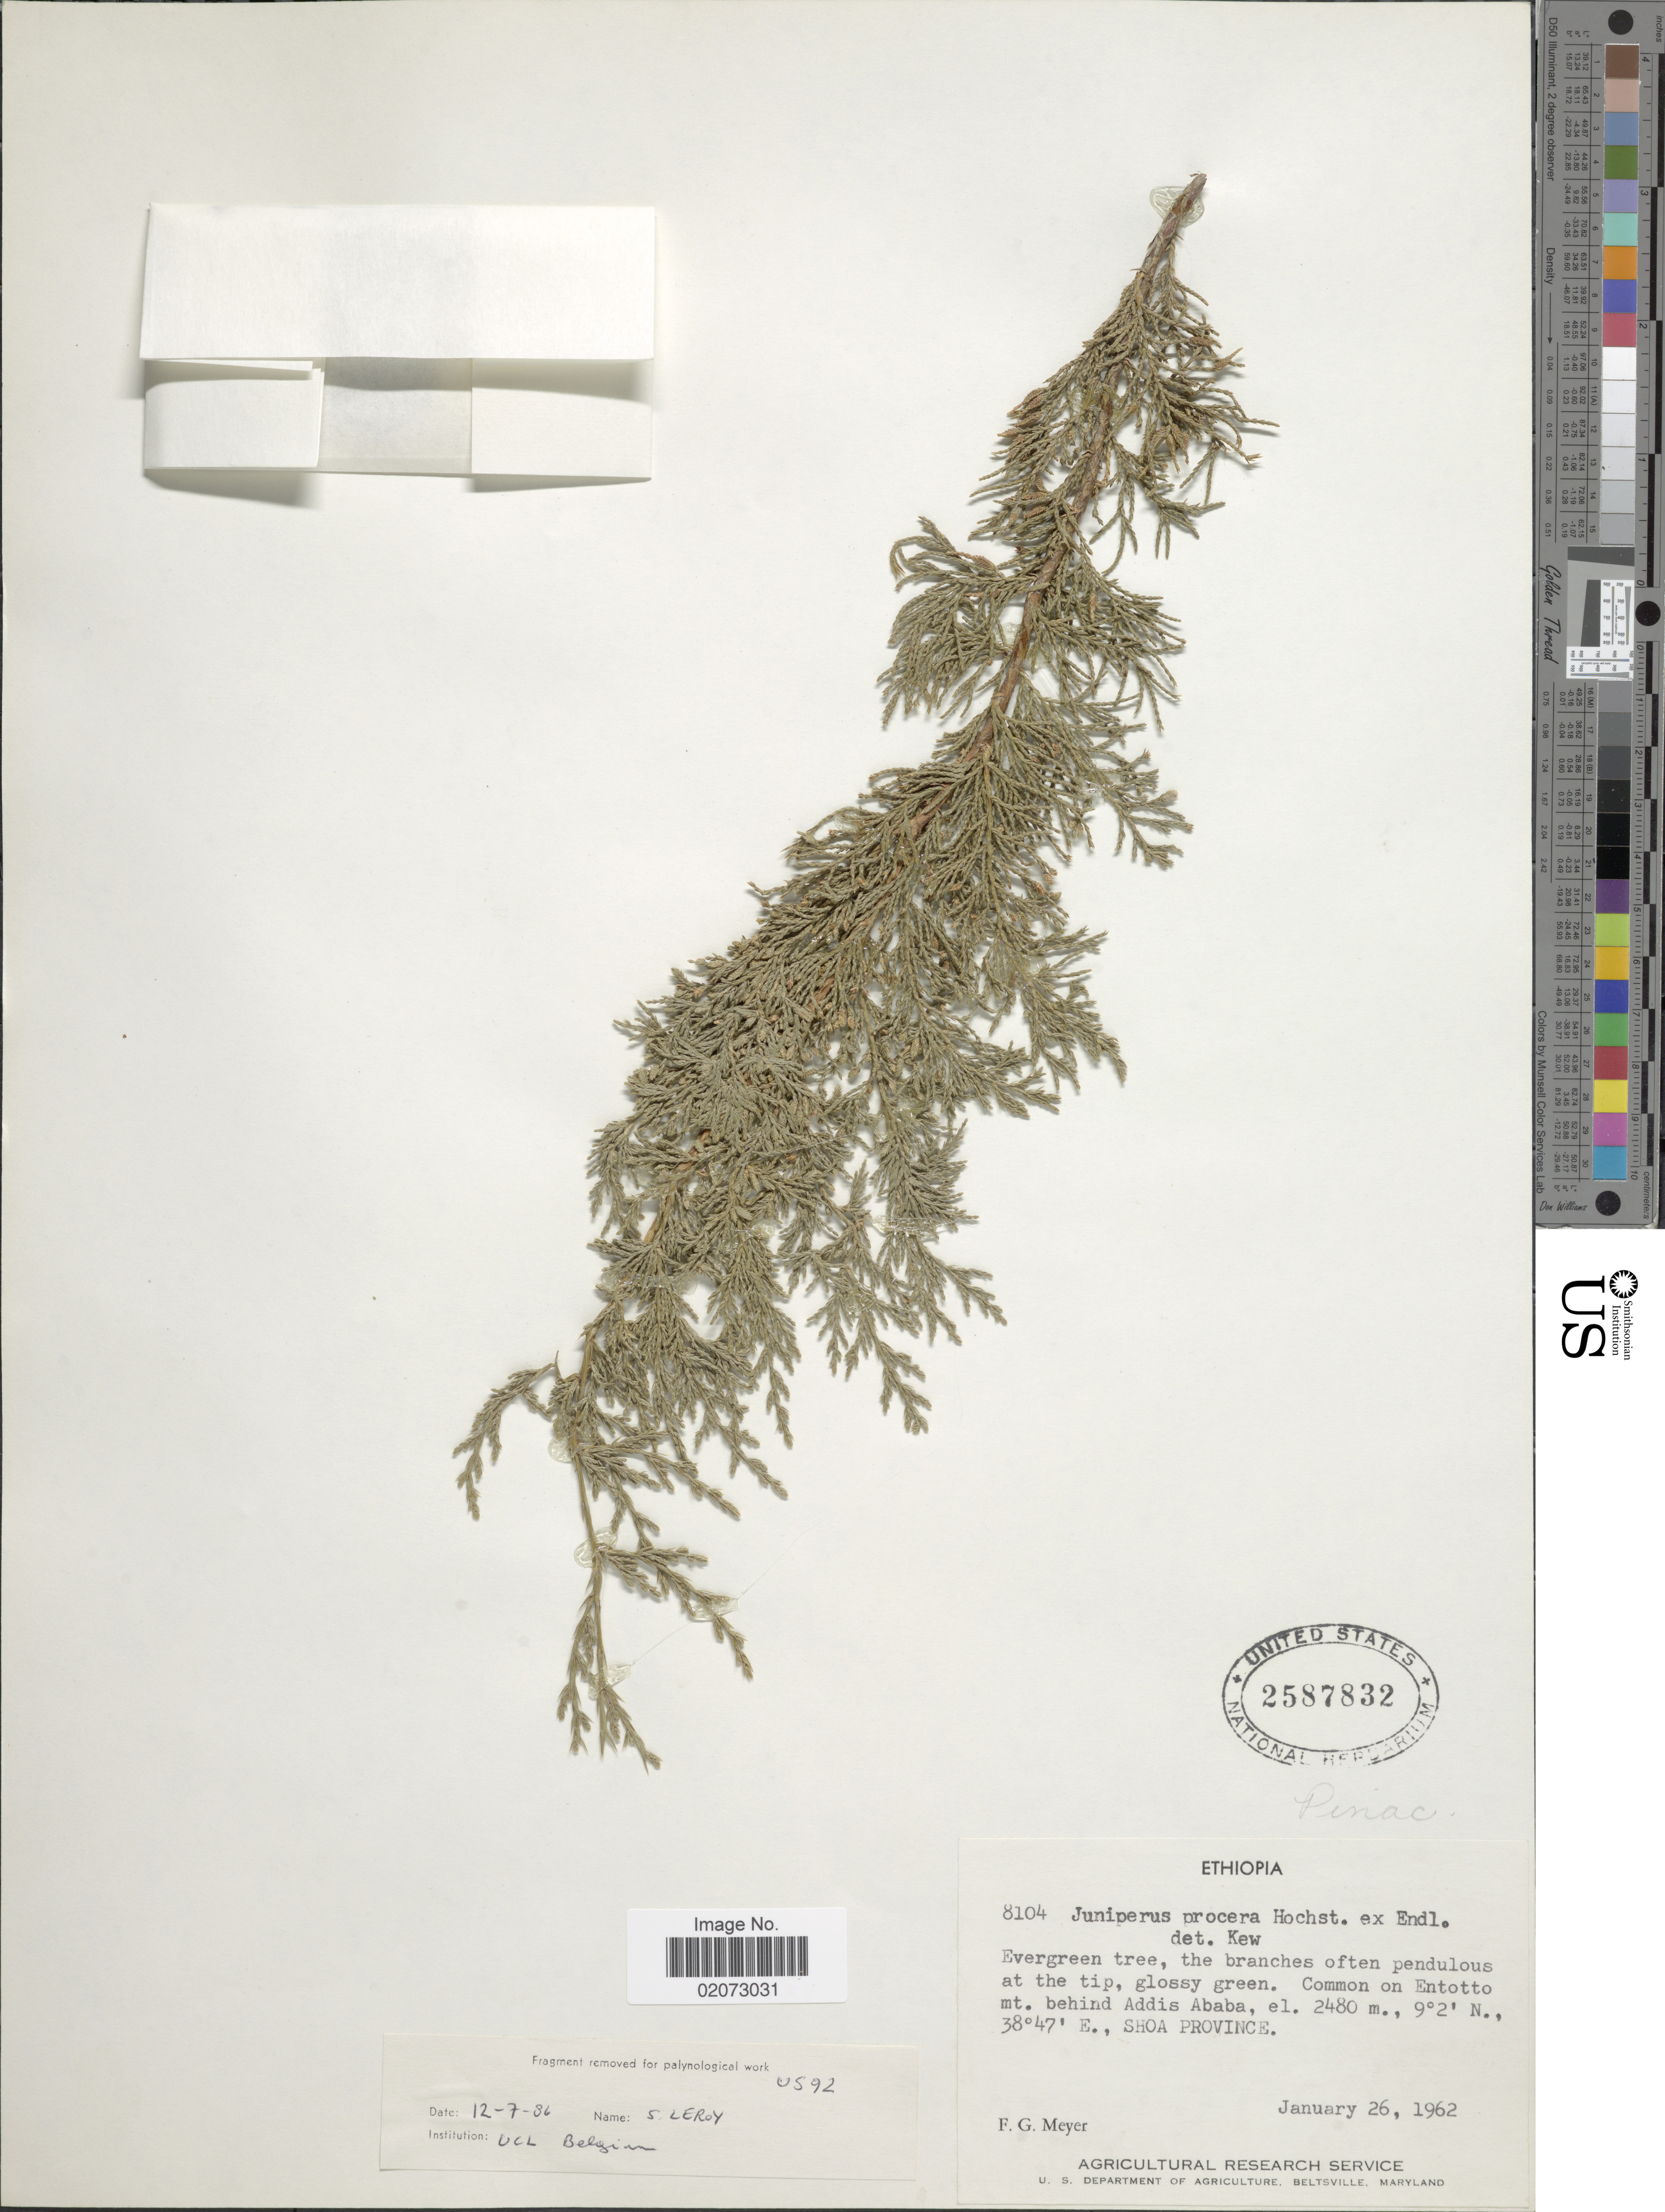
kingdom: Plantae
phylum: Tracheophyta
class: Pinopsida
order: Pinales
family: Cupressaceae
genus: Juniperus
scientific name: Juniperus procera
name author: Hochst. ex Endl.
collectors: F. G. Meyer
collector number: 8104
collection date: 1962-01-26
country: Ethiopia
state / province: Addis Ababa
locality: Ethopia. On Entotto mt. behind Addis Ababa. Shoa Province.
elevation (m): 2480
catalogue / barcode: US 2587832